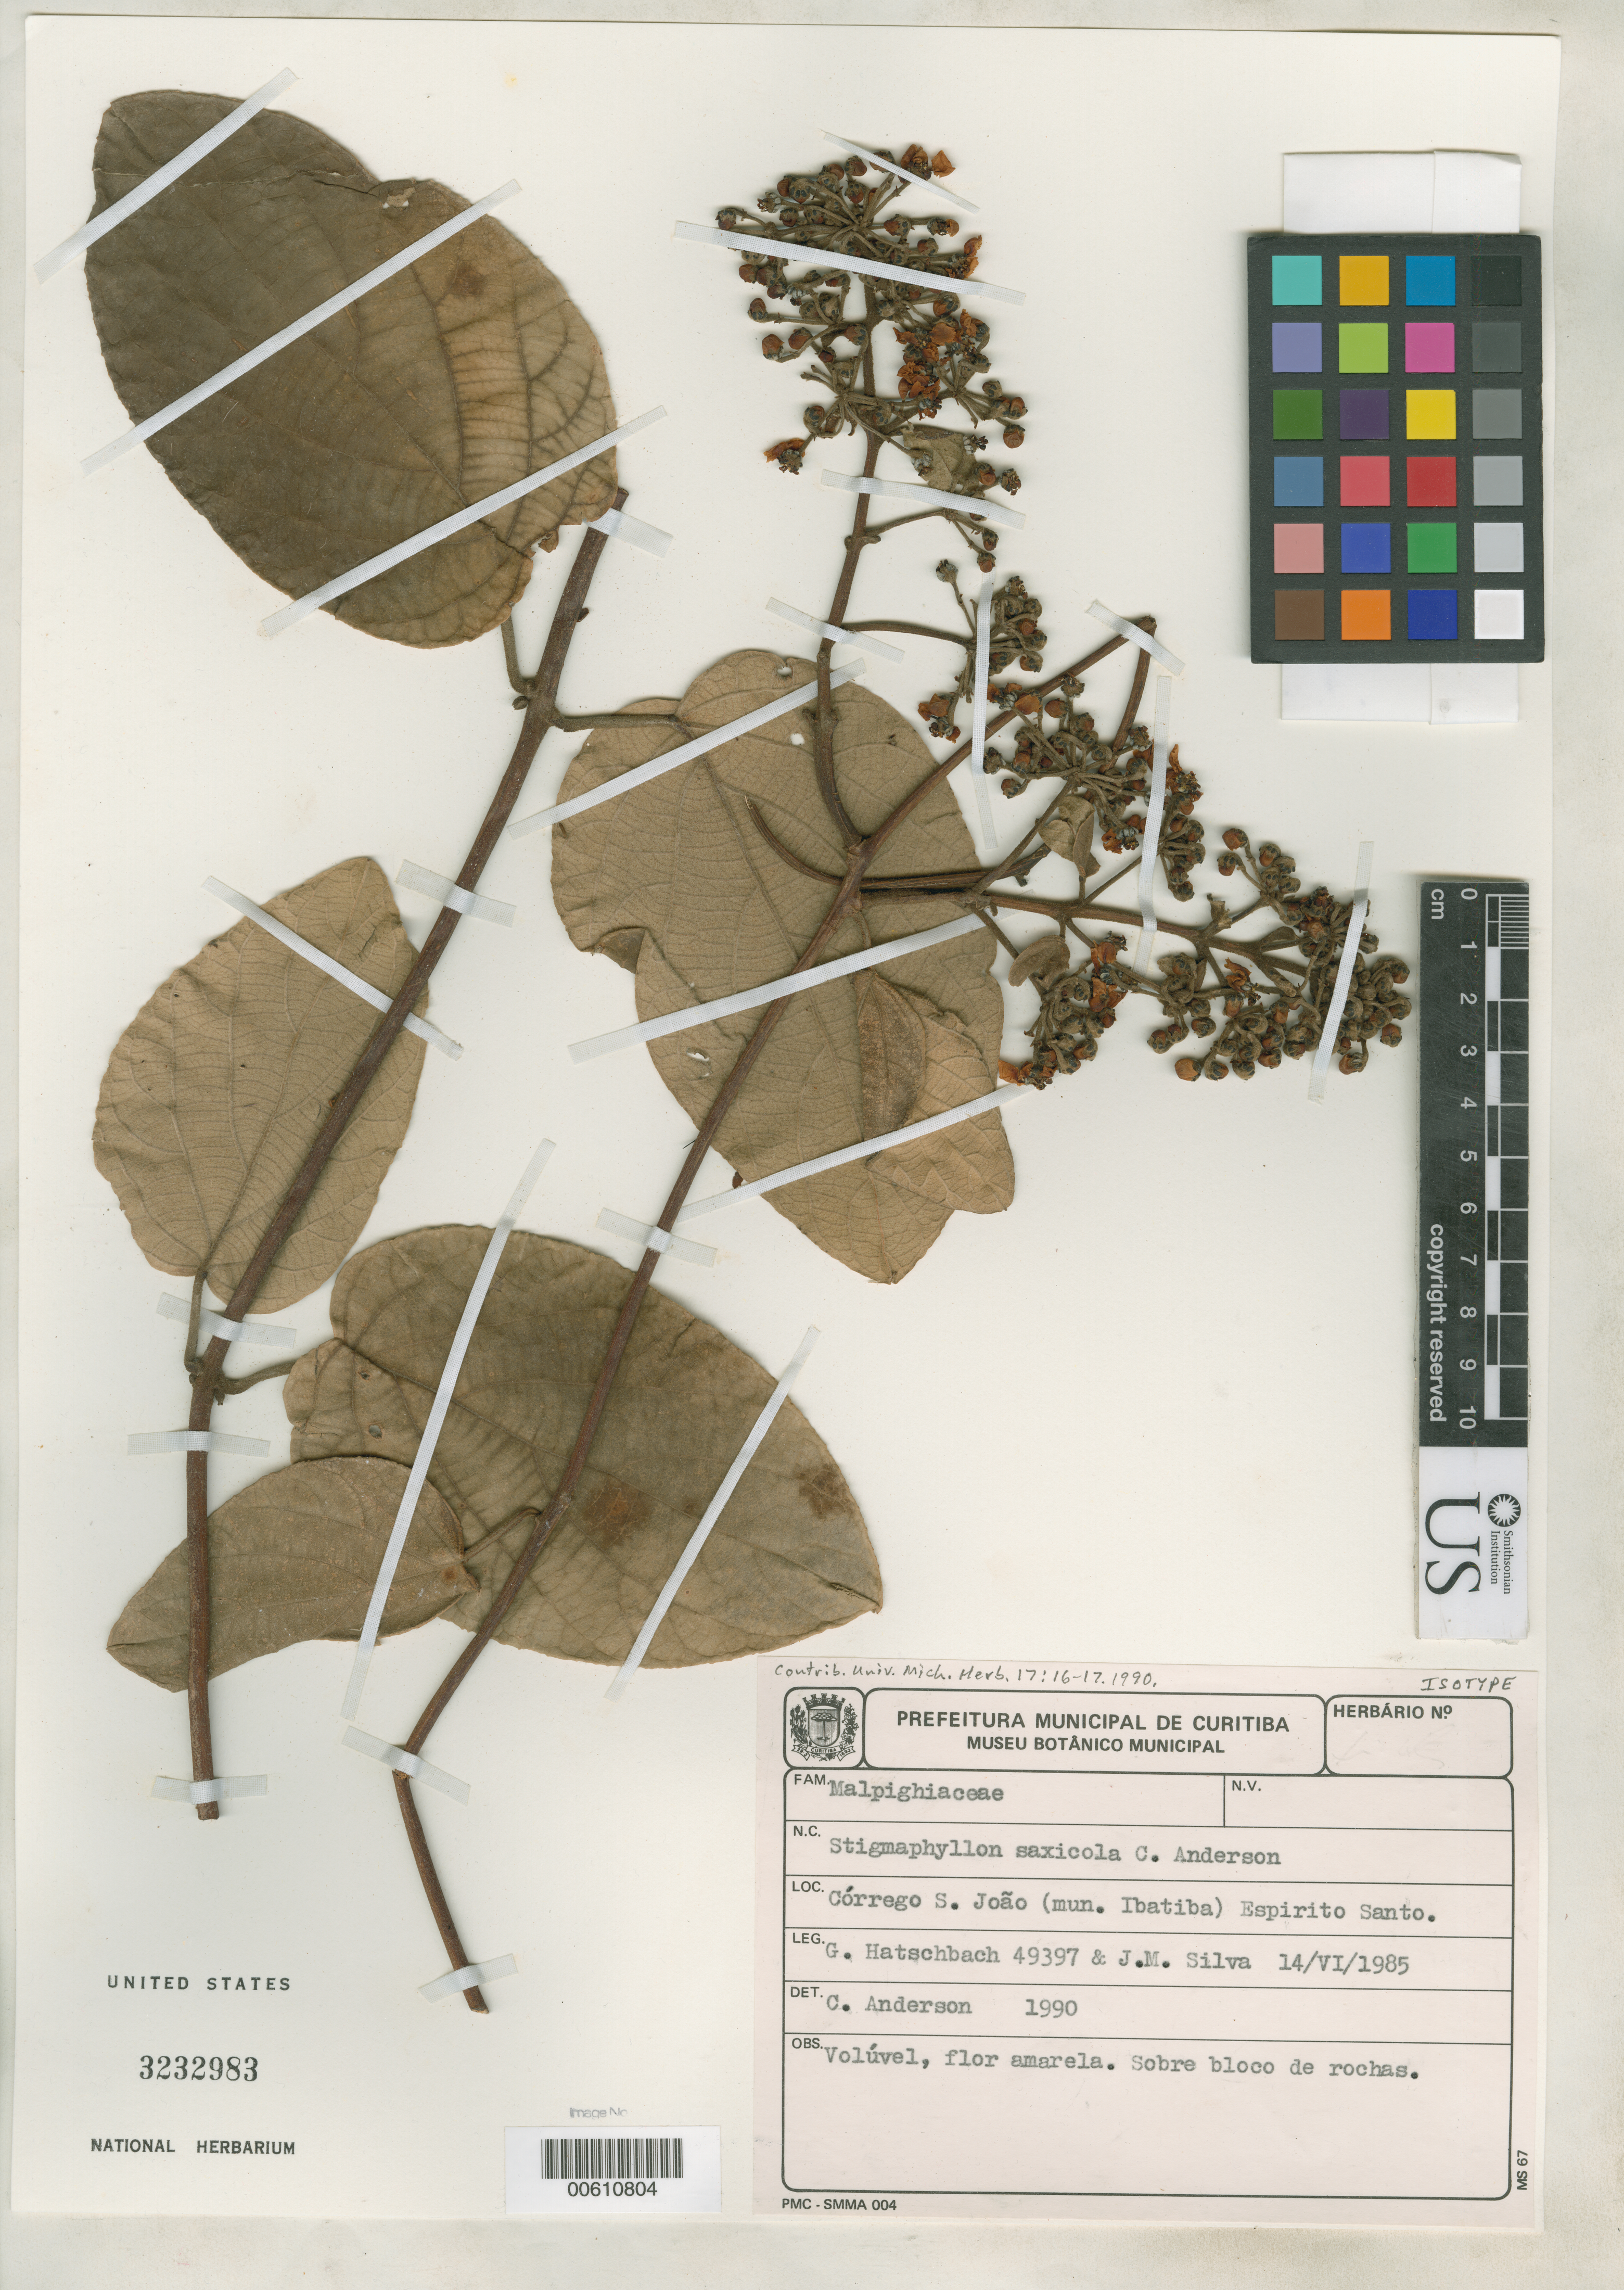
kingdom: Plantae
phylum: Tracheophyta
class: Magnoliopsida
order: Malpighiales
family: Malpighiaceae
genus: Stigmaphyllon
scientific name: Stigmaphyllon saxicola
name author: C.E. Anderson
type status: Isotype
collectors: G. Hatschbach & J. M. Silva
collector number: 49397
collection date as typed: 14 Jun 1985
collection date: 1985-06-14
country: Brazil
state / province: Espírito Santo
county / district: Ibatiba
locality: Córrego S. João.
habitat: Volúvel, flor amarela. Sobre bloco de rochas.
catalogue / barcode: US 3232983